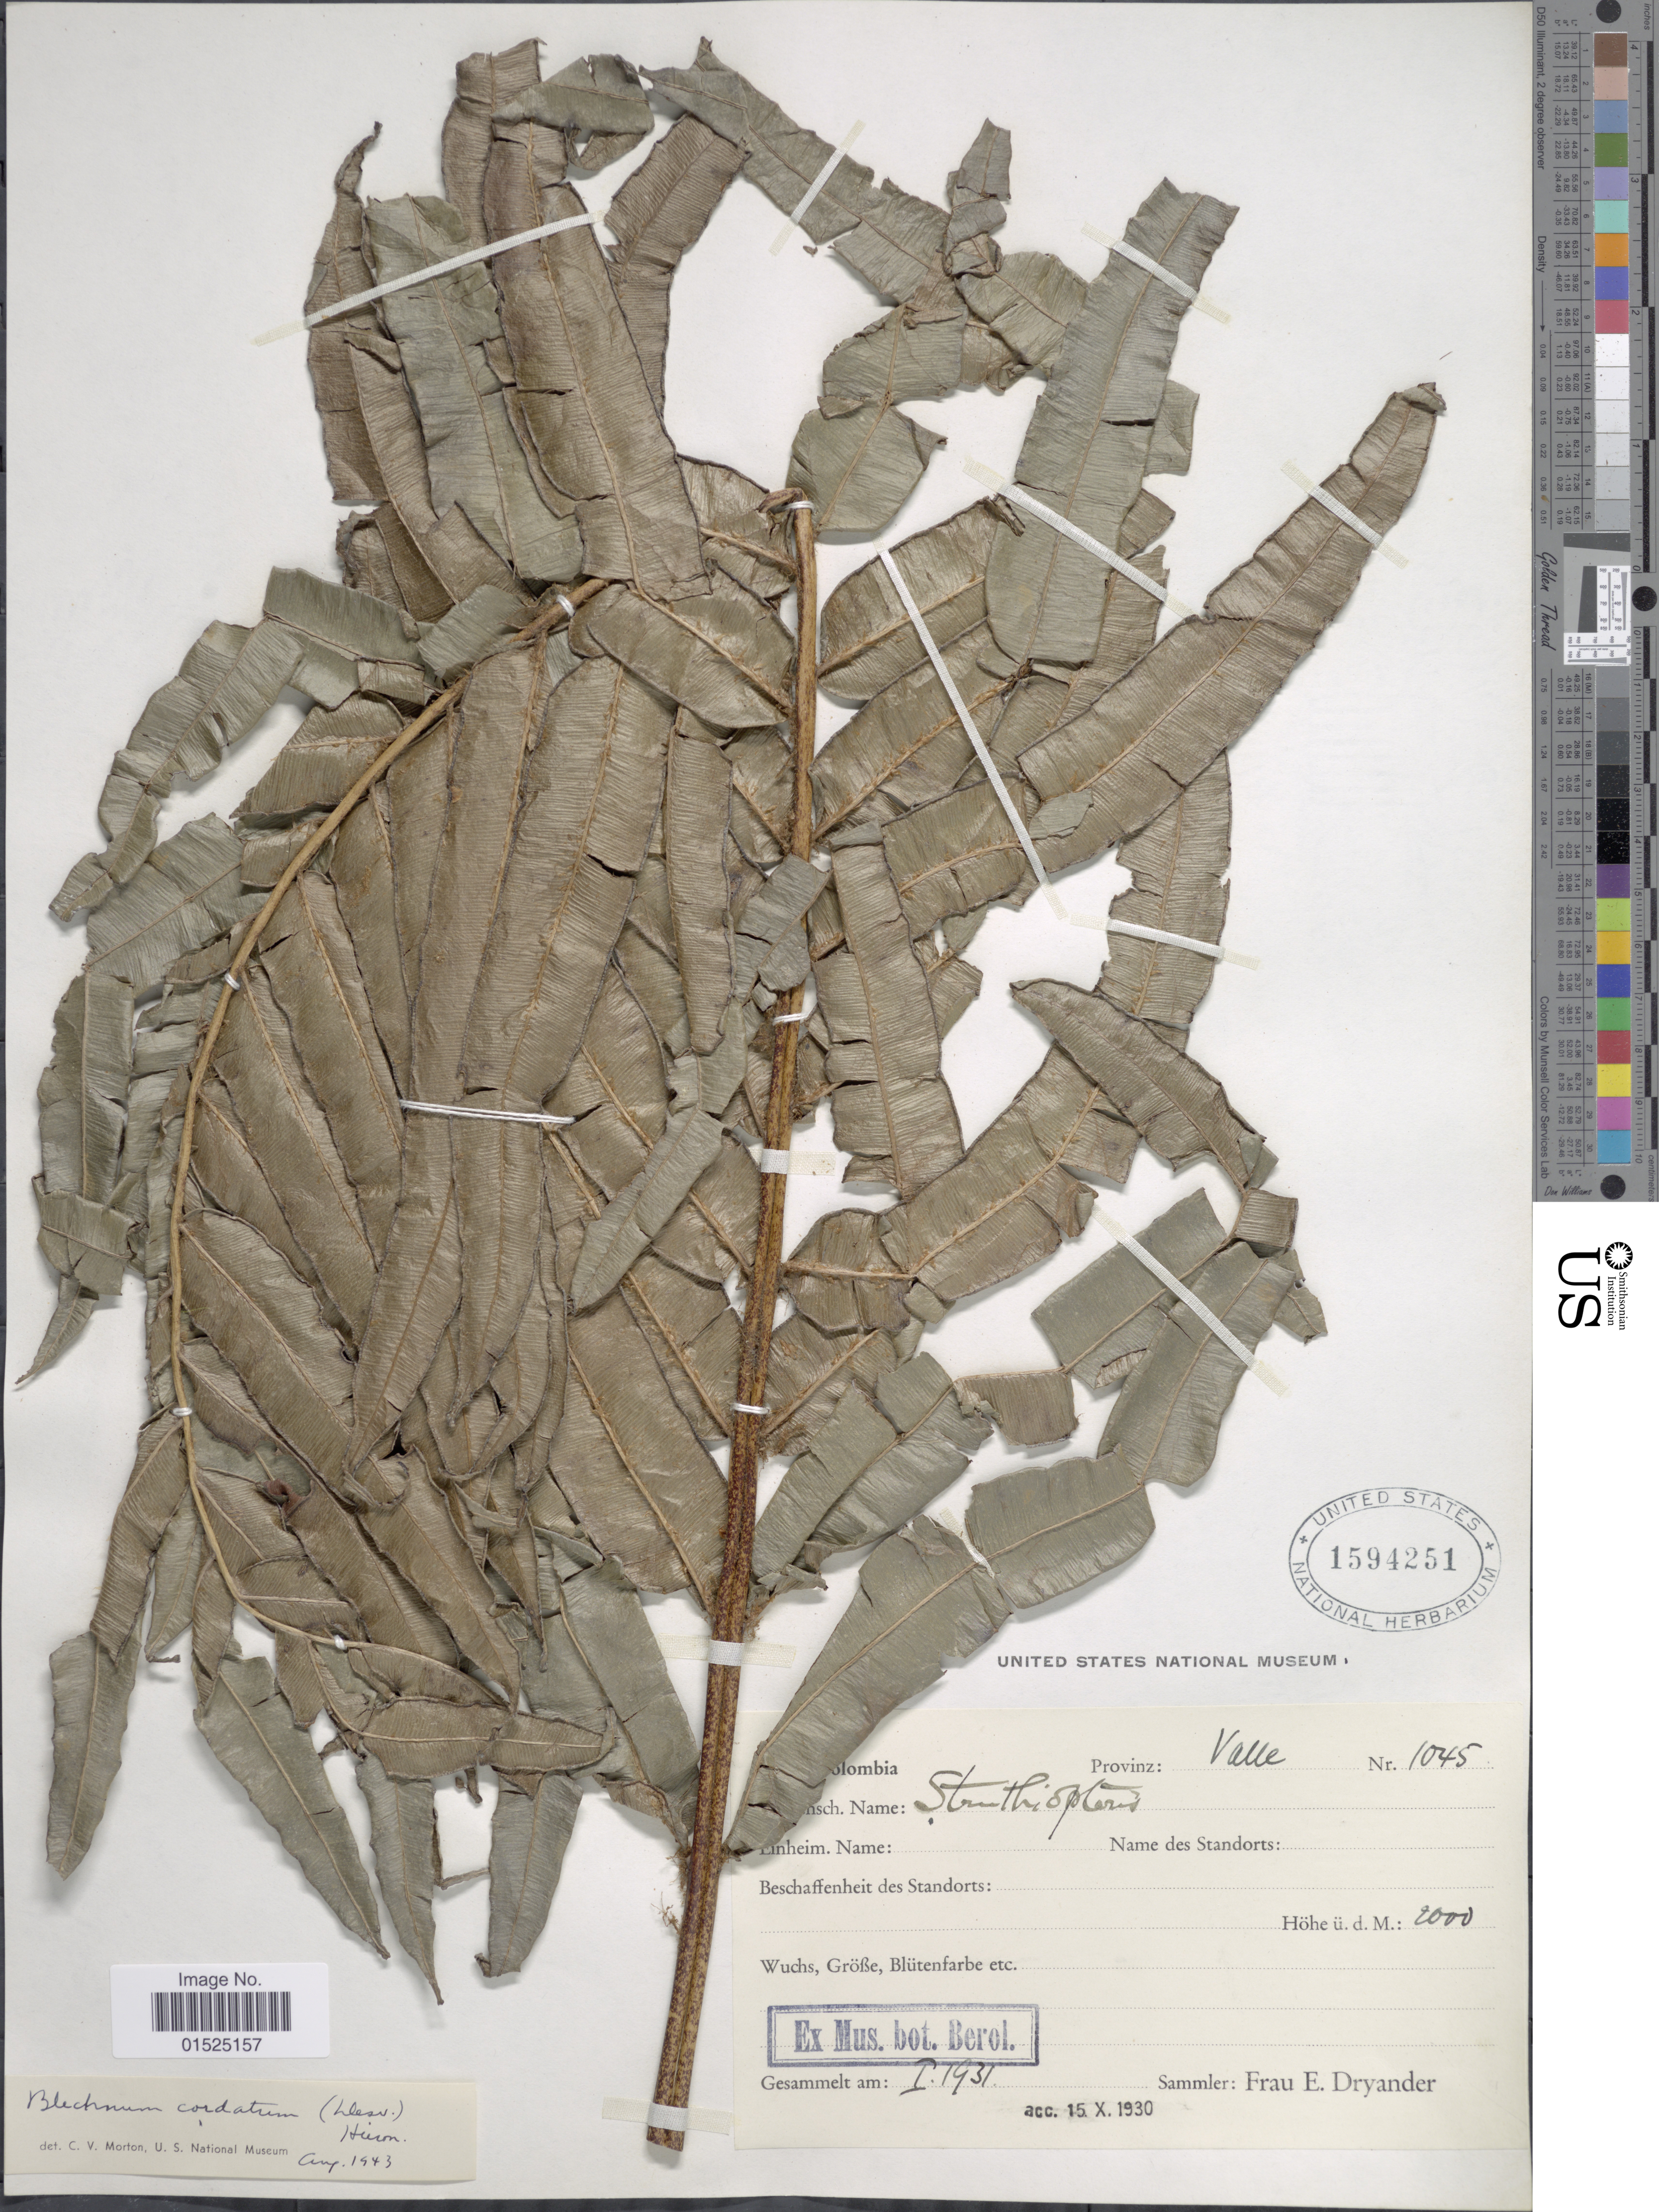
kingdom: Plantae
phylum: Tracheophyta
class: Polypodiopsida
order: Polypodiales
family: Blechnaceae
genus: Blechnum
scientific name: Blechnum arborescens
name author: (Klotzsch) Hieron.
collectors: F. Dryander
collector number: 1045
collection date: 1931-01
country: Colombia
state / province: Valle del Cauca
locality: Provinz. Valle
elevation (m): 2000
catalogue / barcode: US 1594251